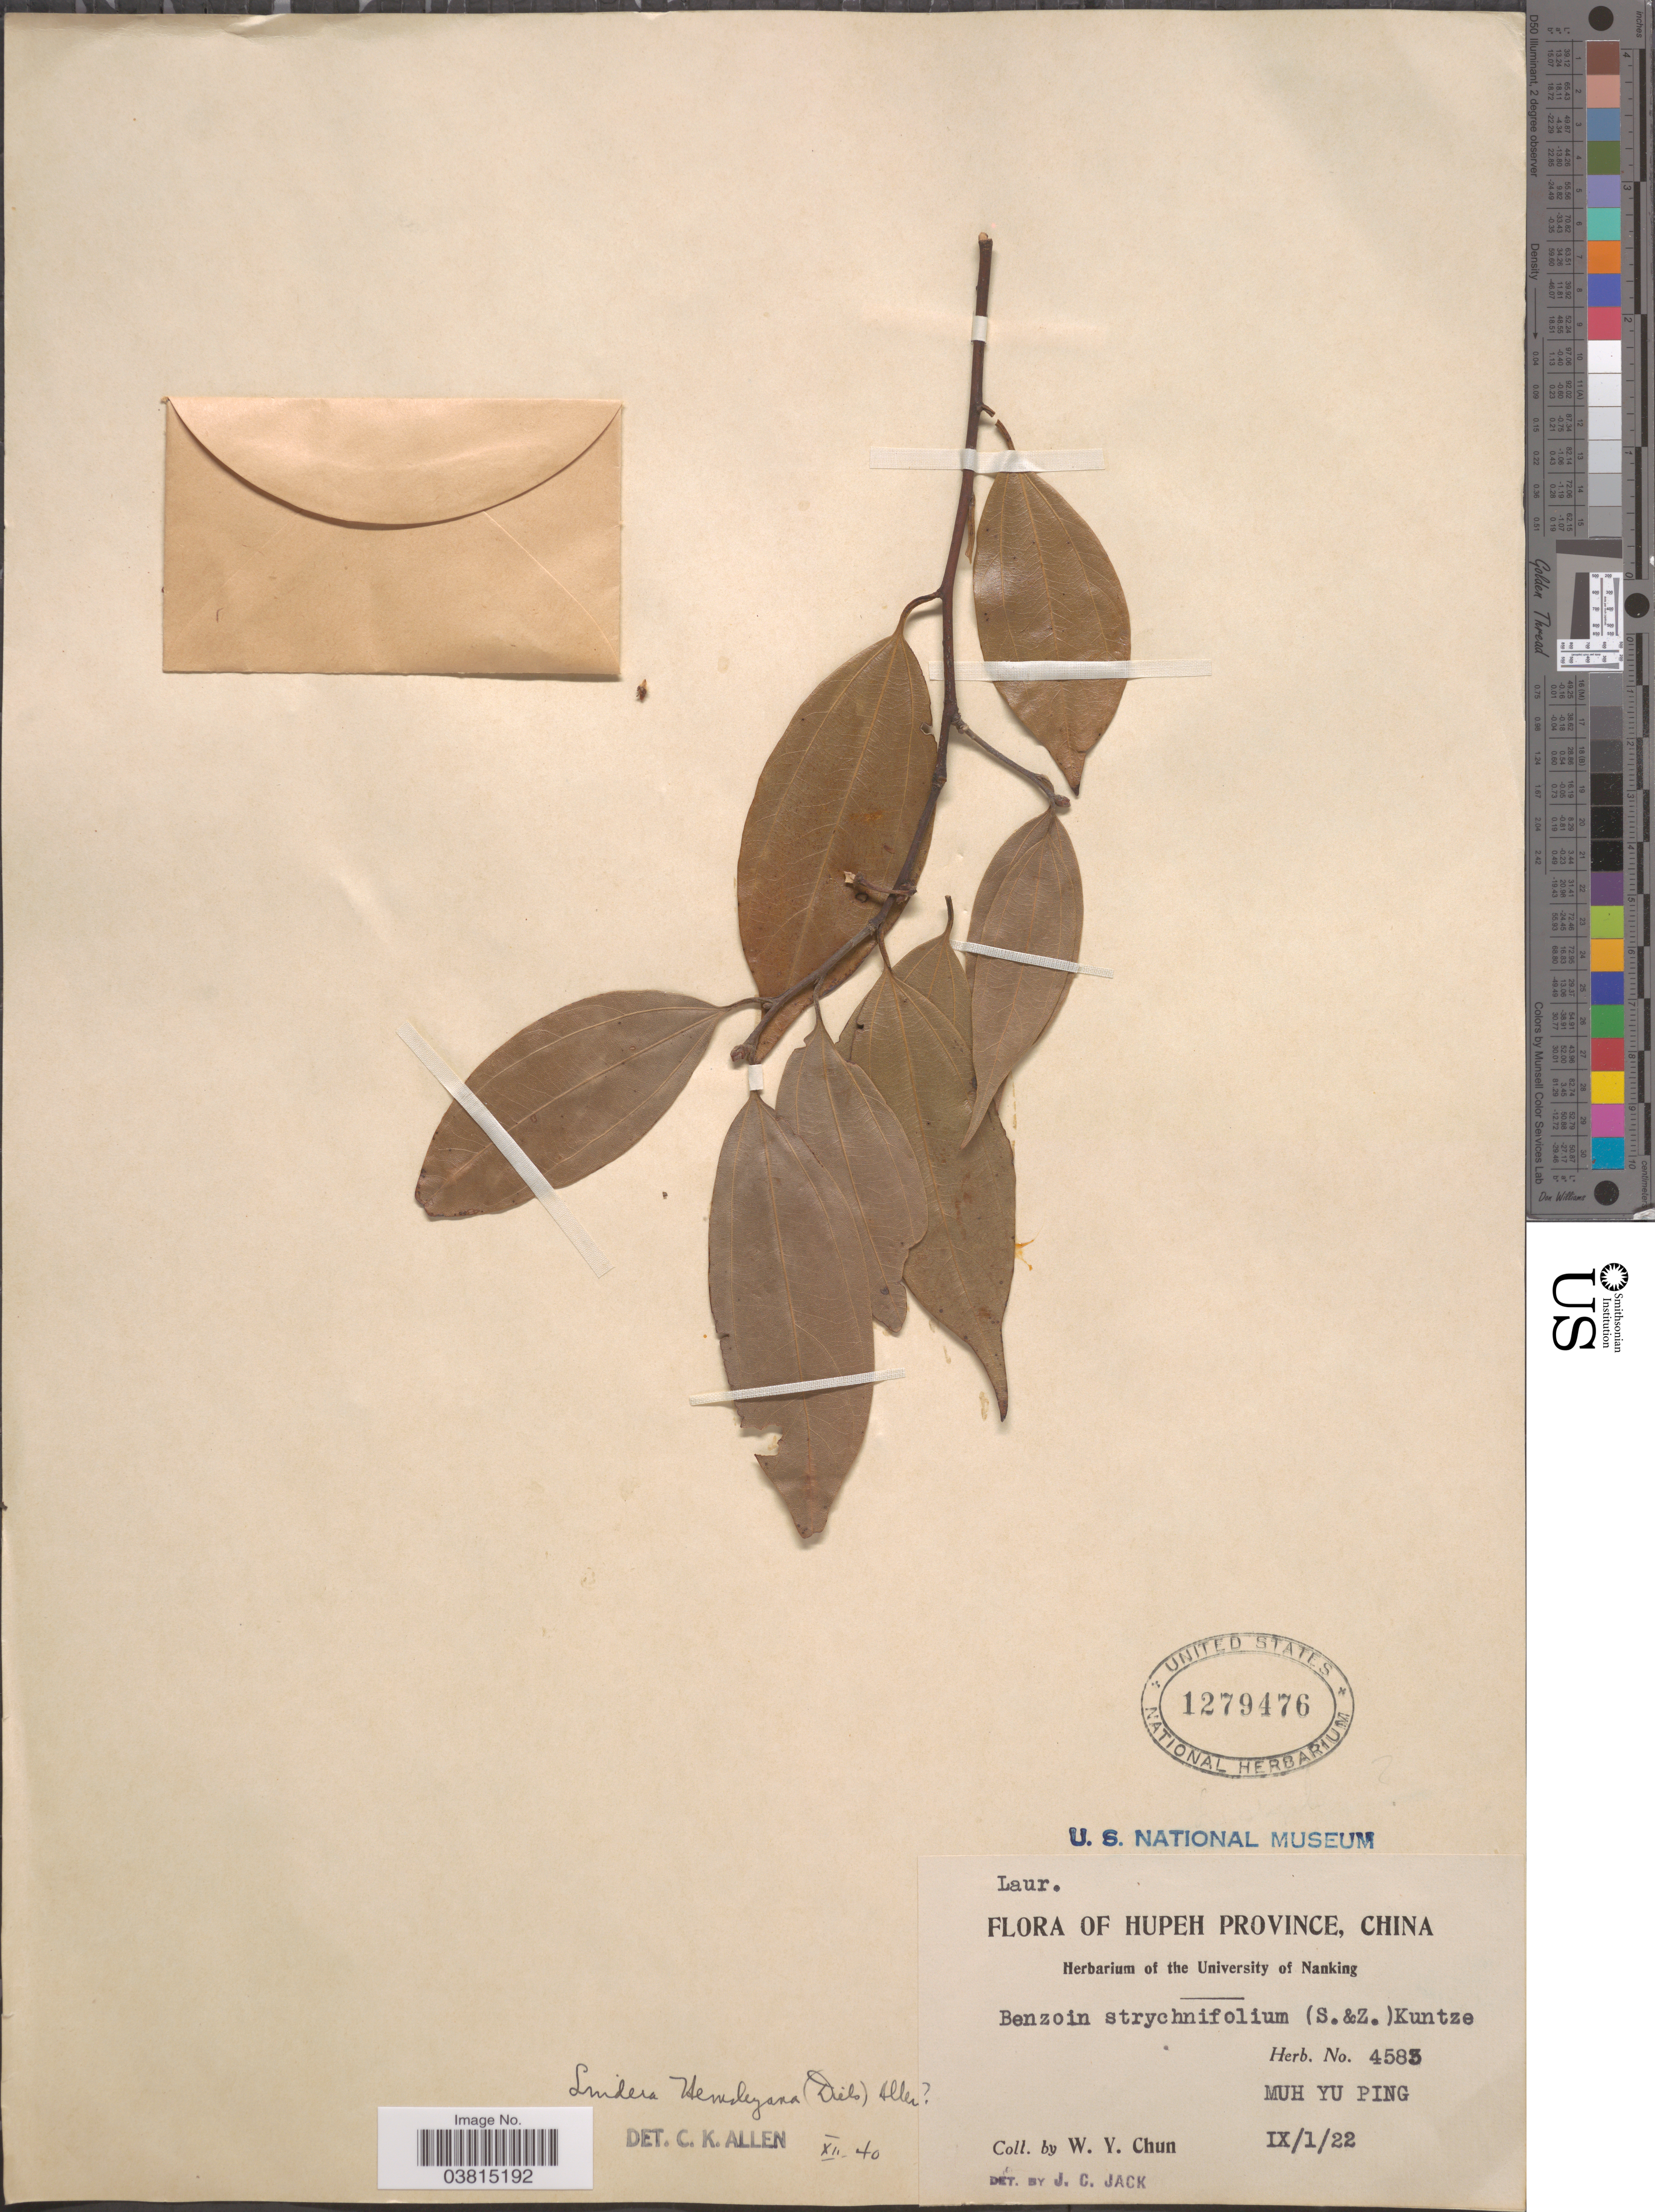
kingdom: Plantae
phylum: Tracheophyta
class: Magnoliopsida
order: Laurales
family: Lauraceae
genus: Lindera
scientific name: Lindera hemsleyana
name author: (Diels) C.K. Allen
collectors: W. Y. Chun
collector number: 4583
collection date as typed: Transcribed d/m/y: 1/9/22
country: China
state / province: Hubei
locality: Hupeh Province. Muh Yu Ping.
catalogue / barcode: US 1279476